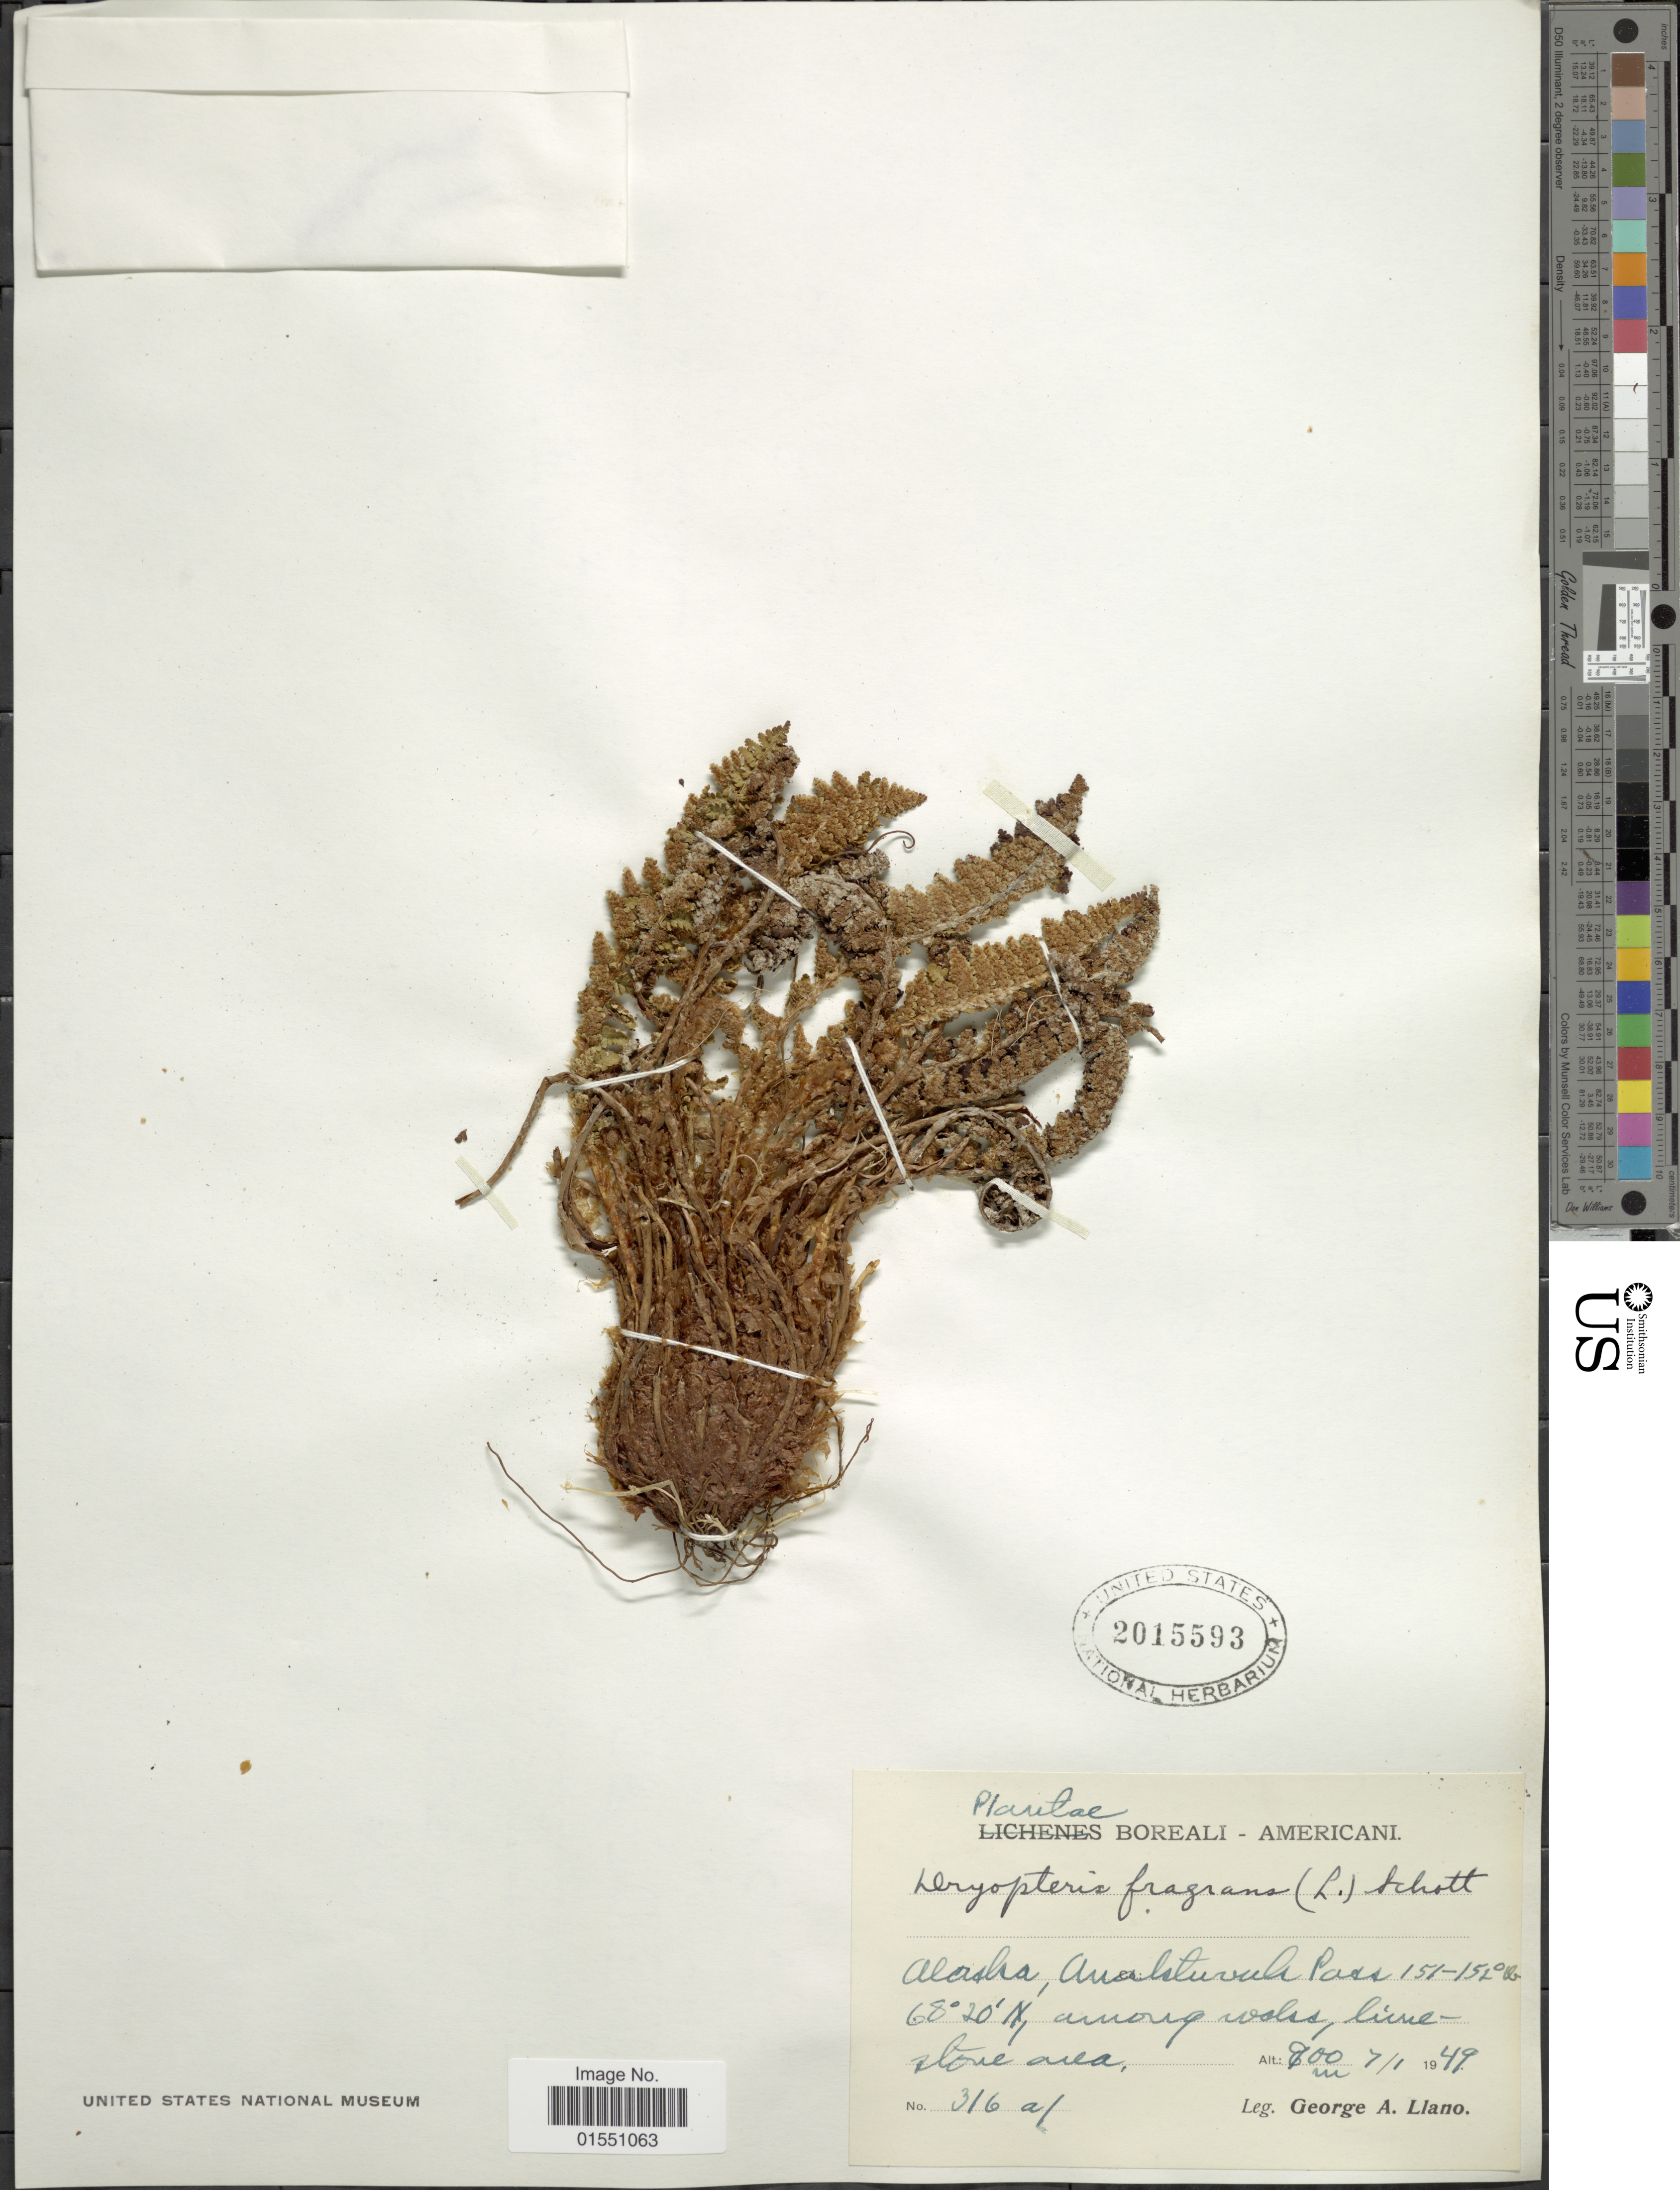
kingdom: Plantae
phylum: Tracheophyta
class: Polypodiopsida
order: Polypodiales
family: Dryopteridaceae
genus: Dryopteris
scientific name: Dryopteris fragrans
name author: (L.) Schott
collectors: G. Llano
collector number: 316a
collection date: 1949-07-01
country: United States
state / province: Alaska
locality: Anaktuvuk Pass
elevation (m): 800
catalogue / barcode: US 2015593